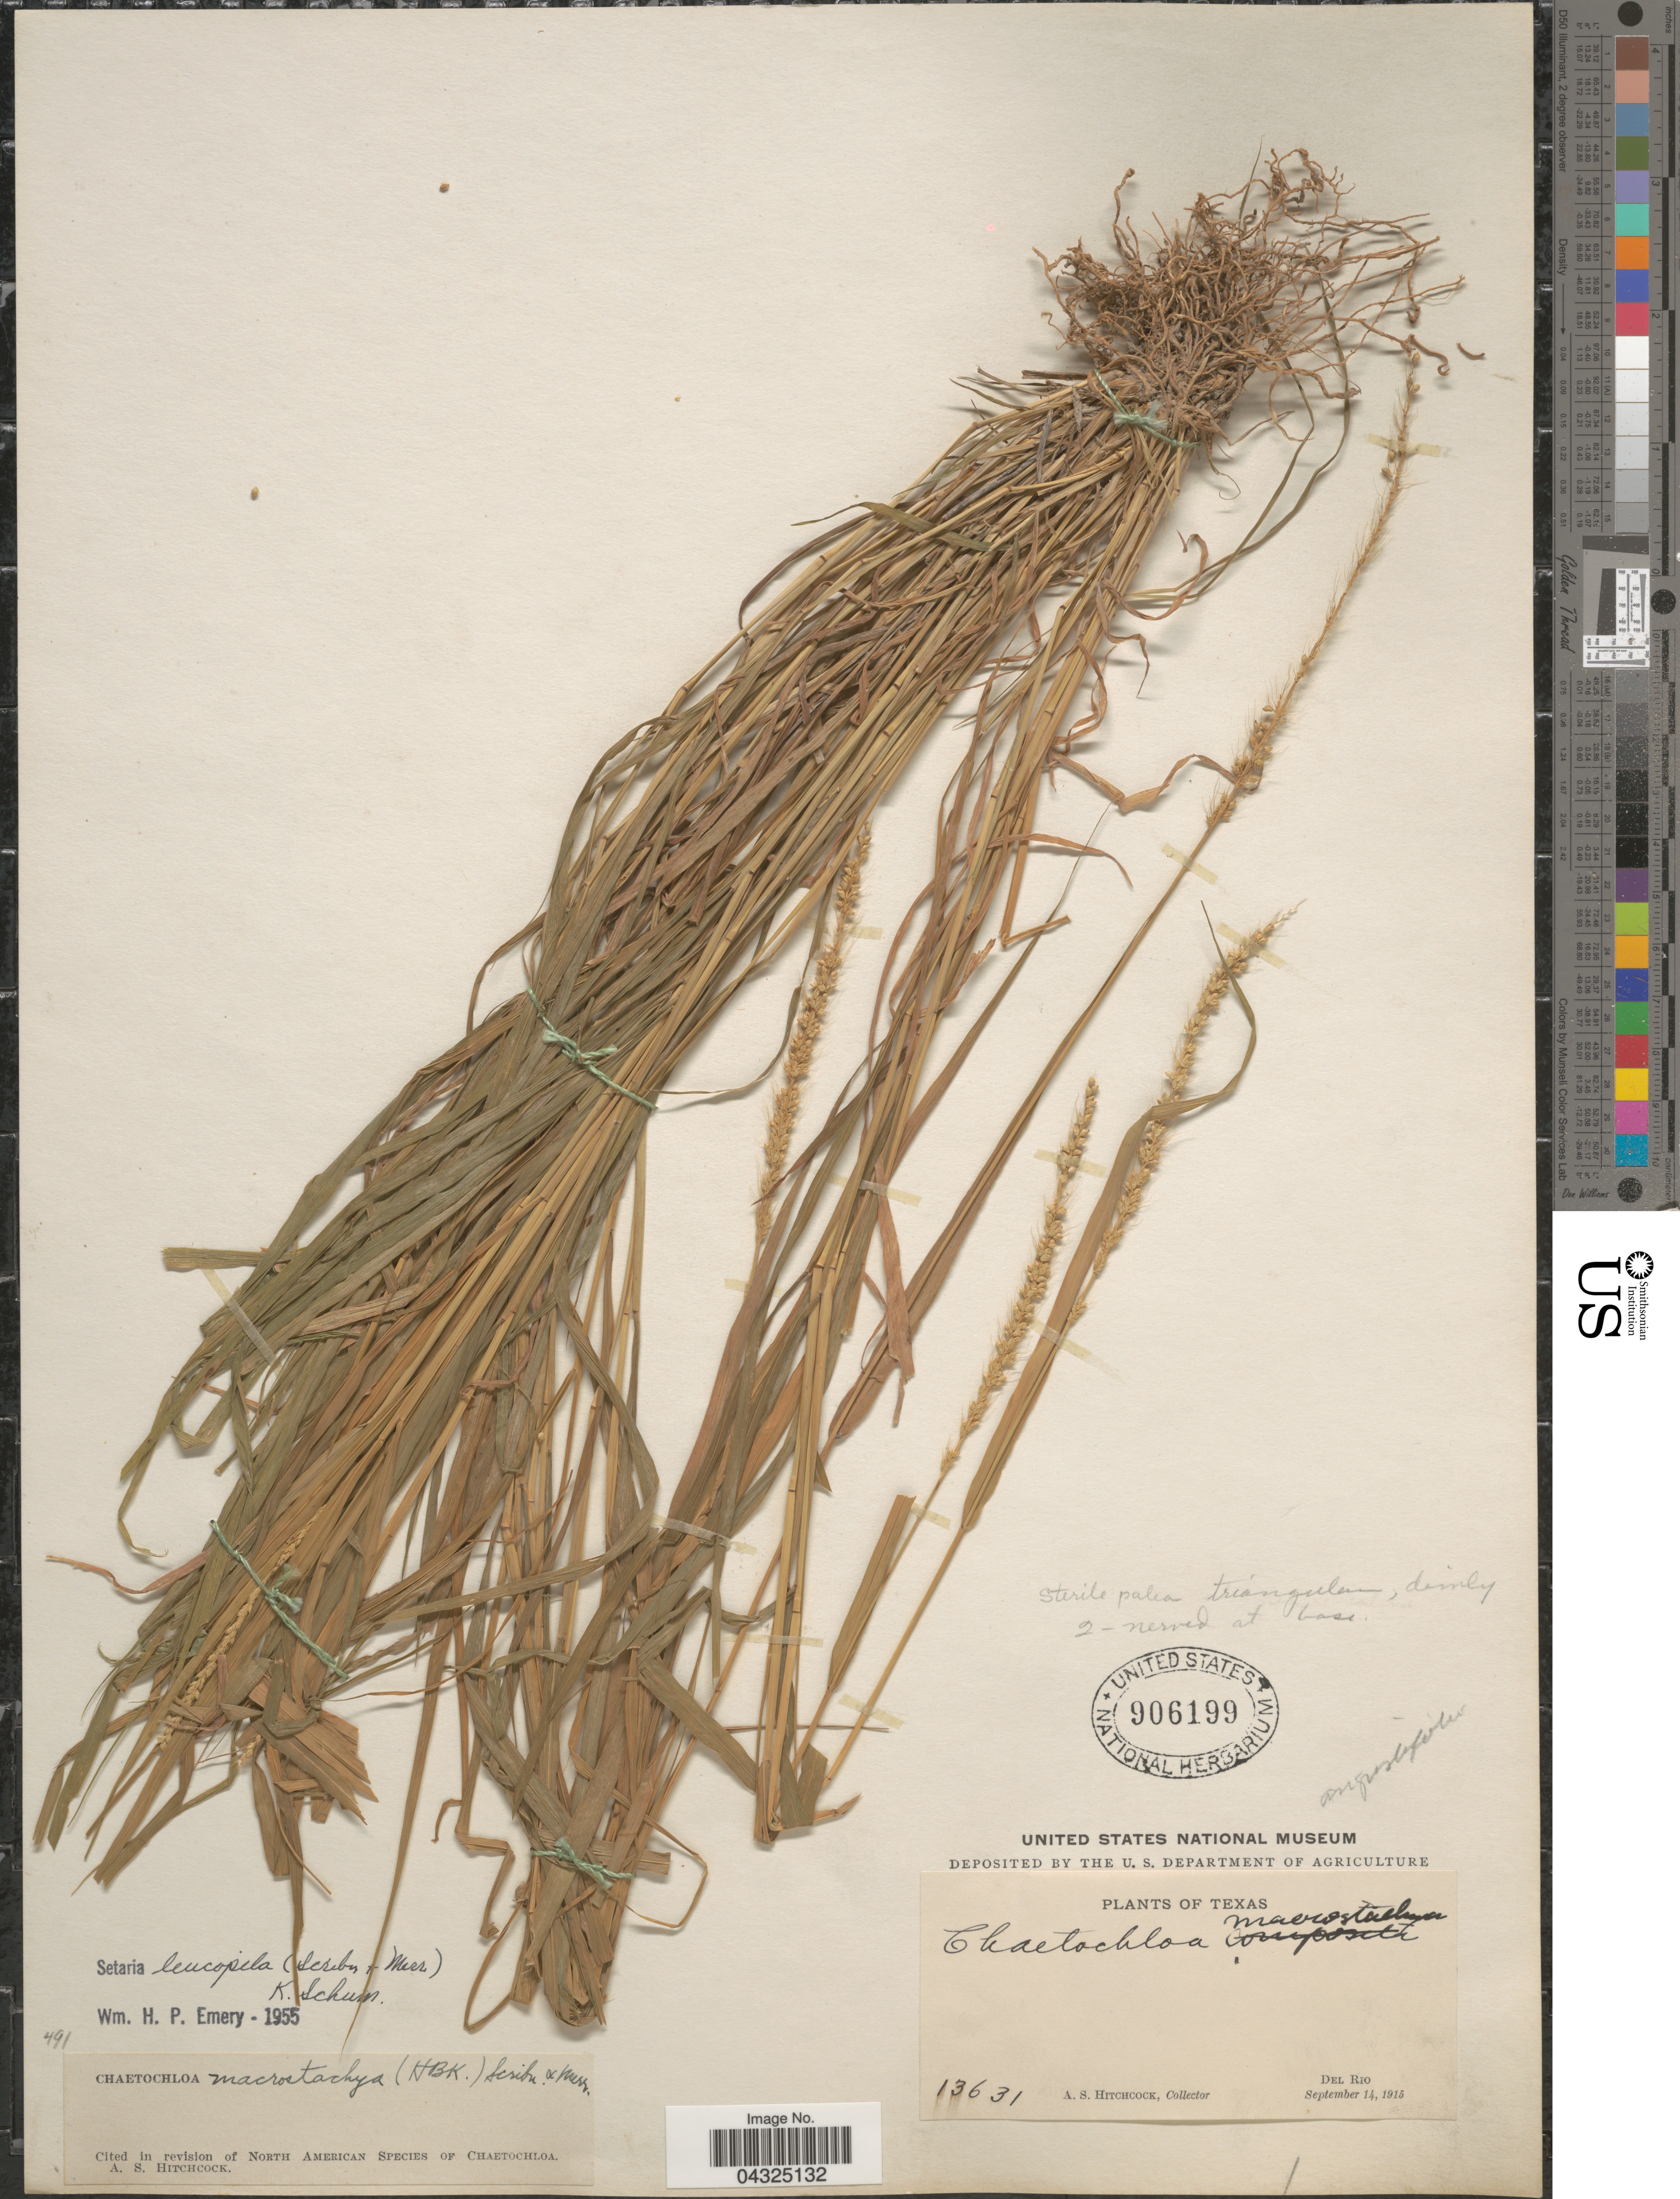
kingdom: Plantae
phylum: Tracheophyta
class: Liliopsida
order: Poales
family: Poaceae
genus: Setaria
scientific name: Setaria leucopila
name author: (Scribn. & Merr.) K. Schum.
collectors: A. S. Hitchcock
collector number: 13631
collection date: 1915-09-14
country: United States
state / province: Texas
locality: Del Rio.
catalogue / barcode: US 906199